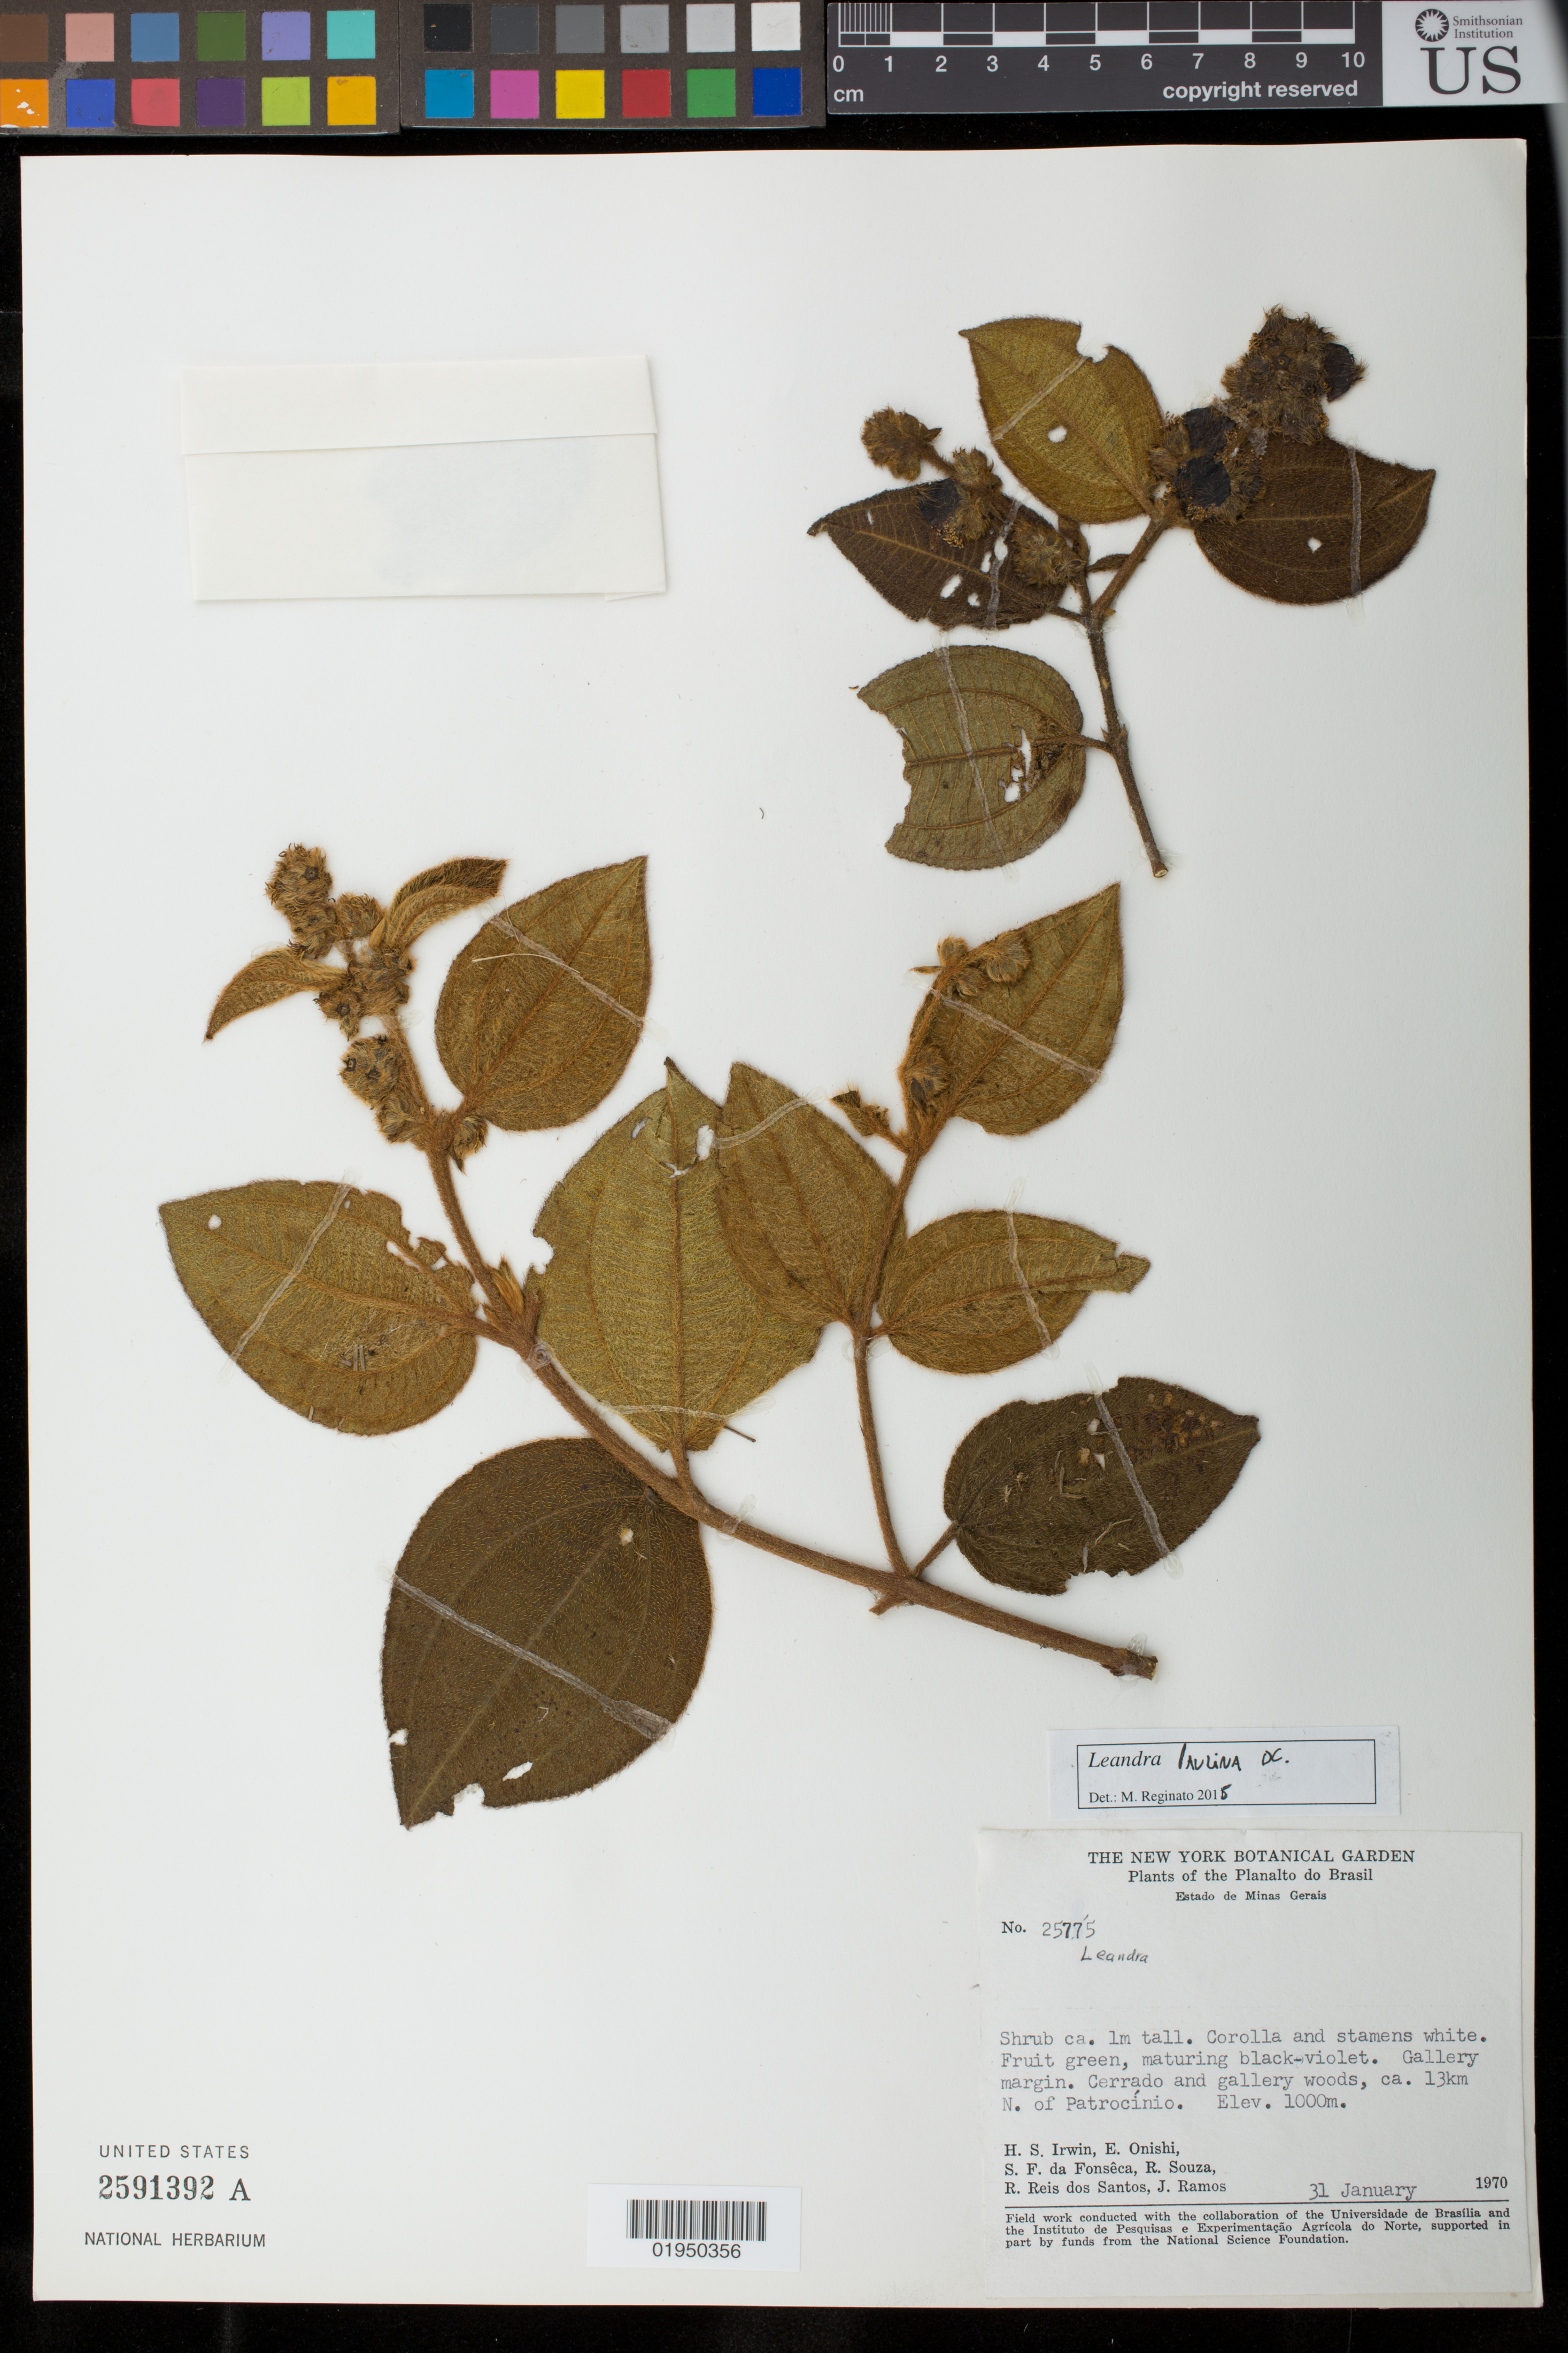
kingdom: Plantae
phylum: Tracheophyta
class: Magnoliopsida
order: Myrtales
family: Melastomataceae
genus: Leandra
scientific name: Leandra paulina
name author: DC.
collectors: H. Irwin, E. Onishi, S. F. Fonsêca, R. Souza, R. Reis dos Santos & J. Ramos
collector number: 25775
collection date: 1970-01-31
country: Brazil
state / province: Minas Gerais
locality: Cerrrado and gallery woods, ca. 13 km N. of Patrocinio,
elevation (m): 1000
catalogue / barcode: US 2591392A